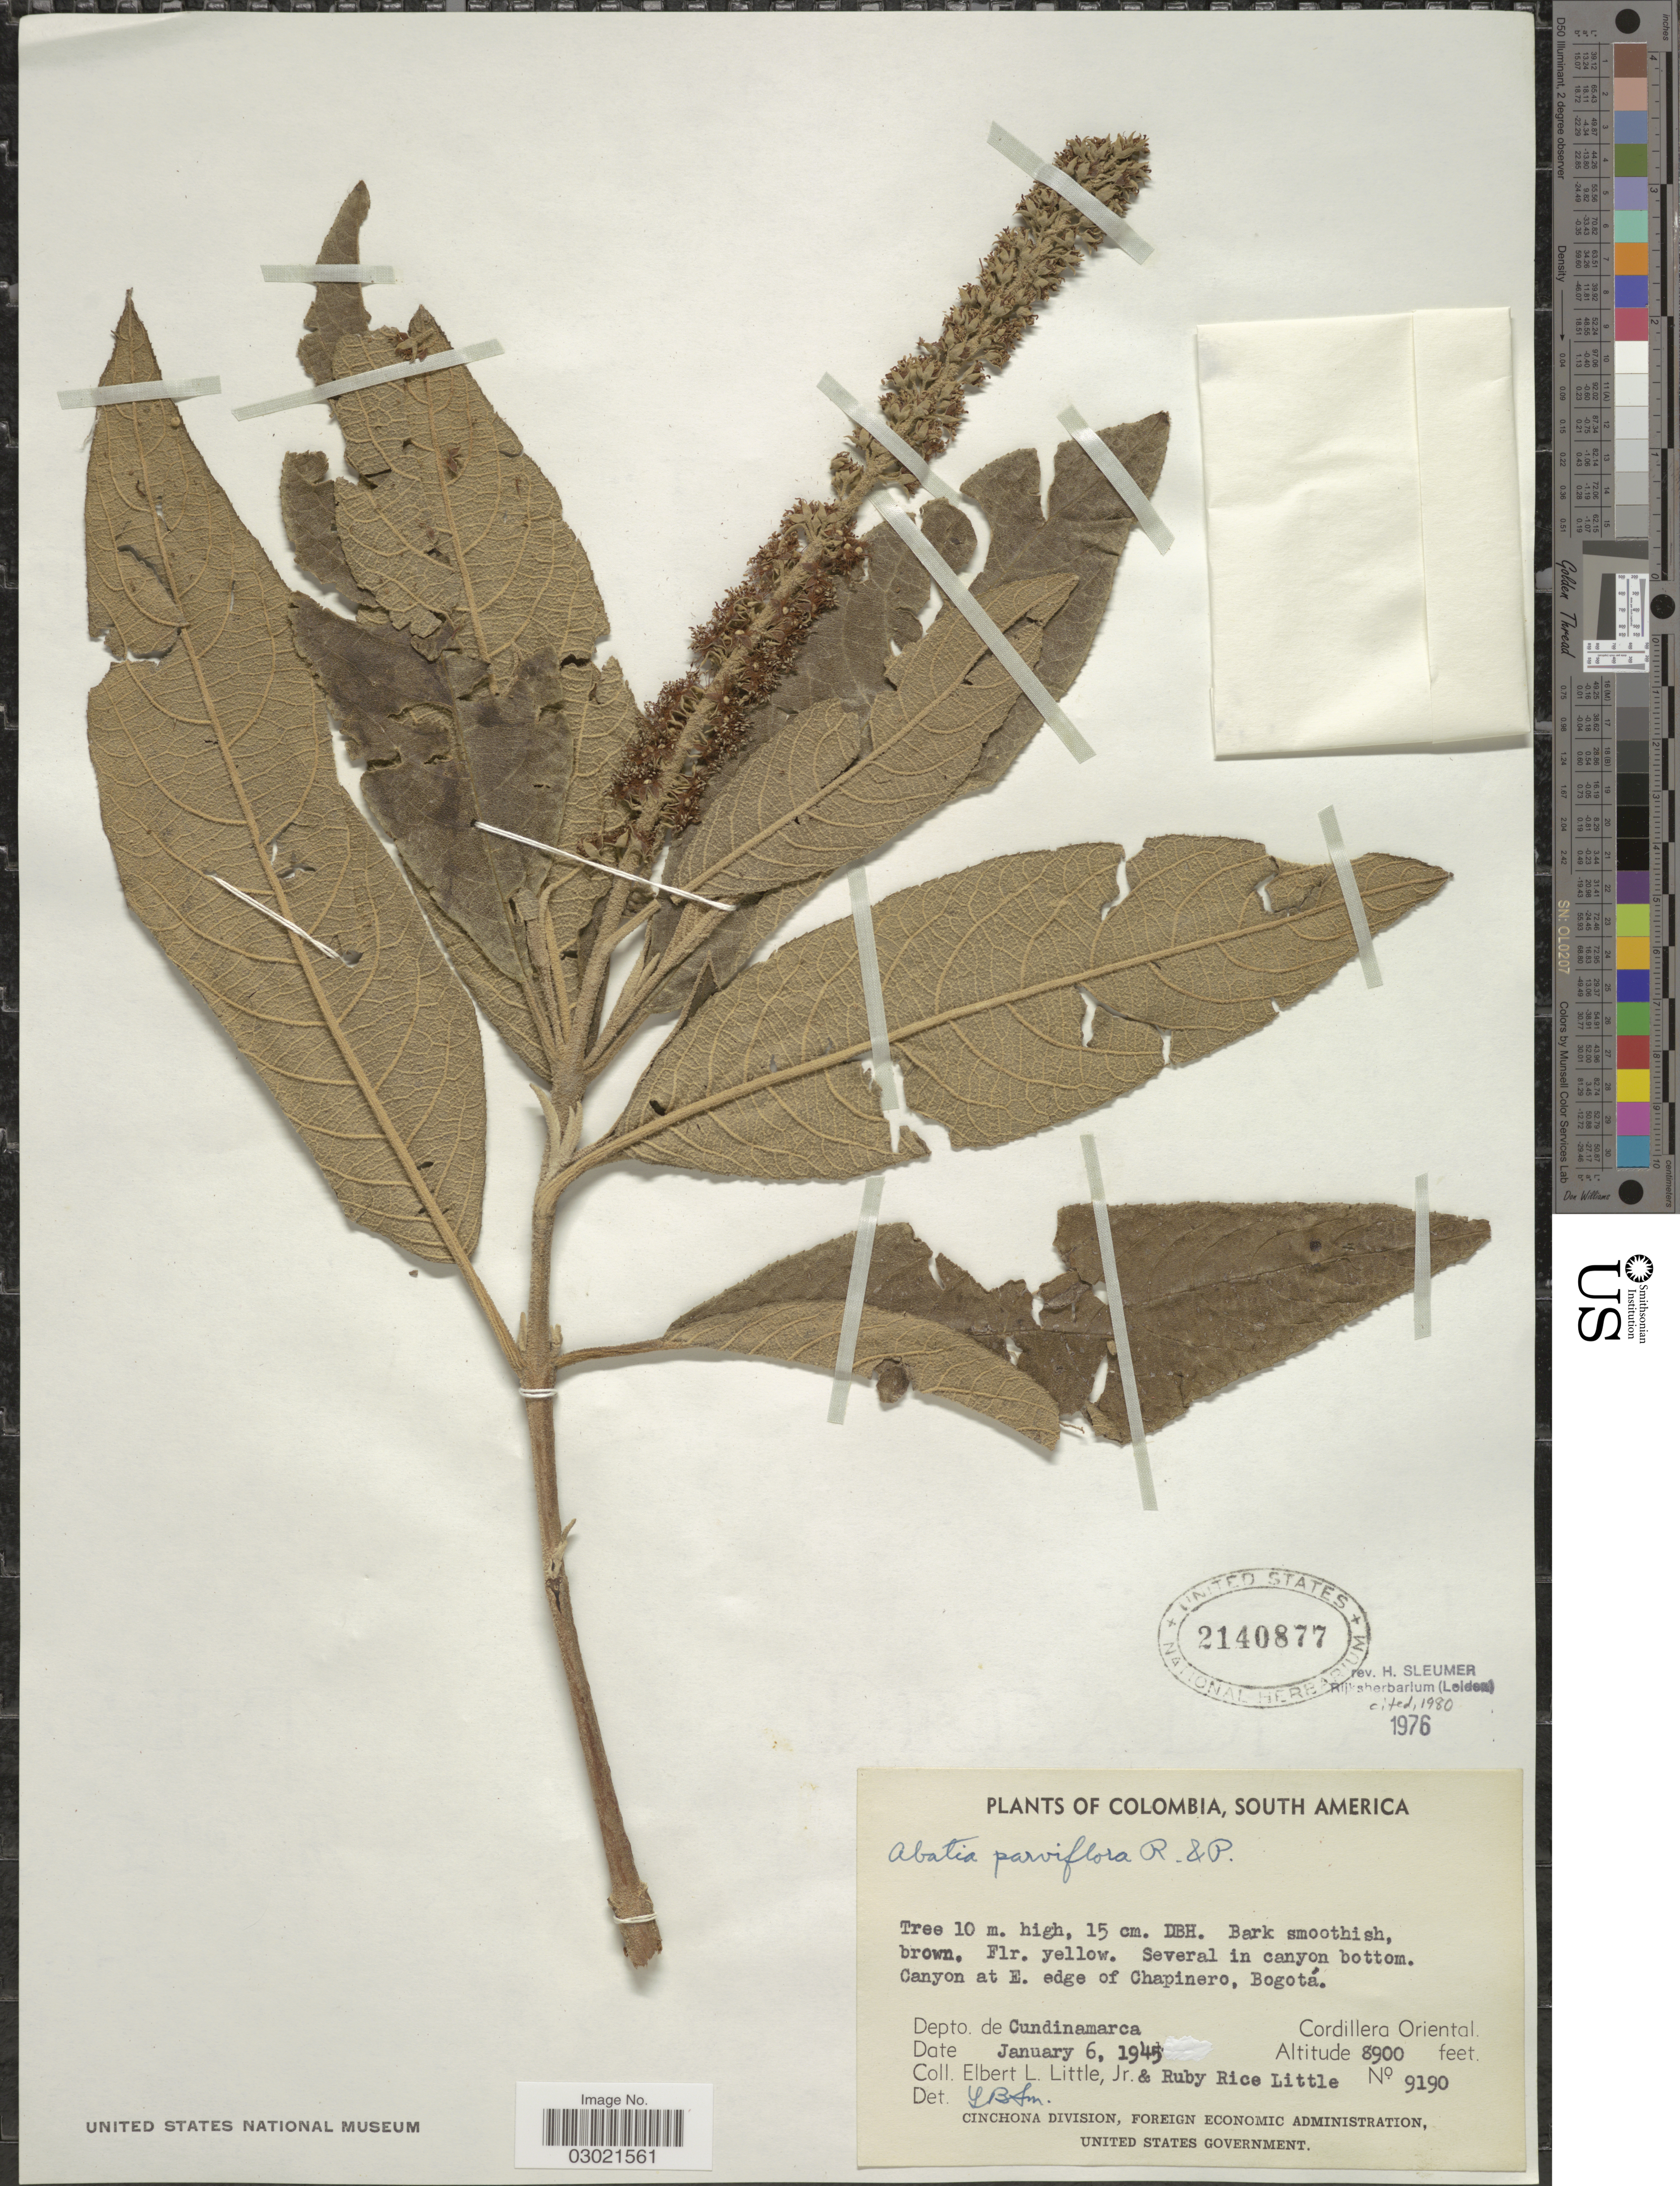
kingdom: Plantae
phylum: Tracheophyta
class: Magnoliopsida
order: Malpighiales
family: Salicaceae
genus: Abatia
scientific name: Abatia parviflora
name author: Ruiz & Pav.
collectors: E. L. Little & R. R. Little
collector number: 9190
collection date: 1945-01-06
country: Colombia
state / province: Cundinamarca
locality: Canyon at E. edge of Chapinero, Bogotá. Depto. de Cundinamarca. Cordillera Oriental.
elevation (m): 2713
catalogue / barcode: US 2140877